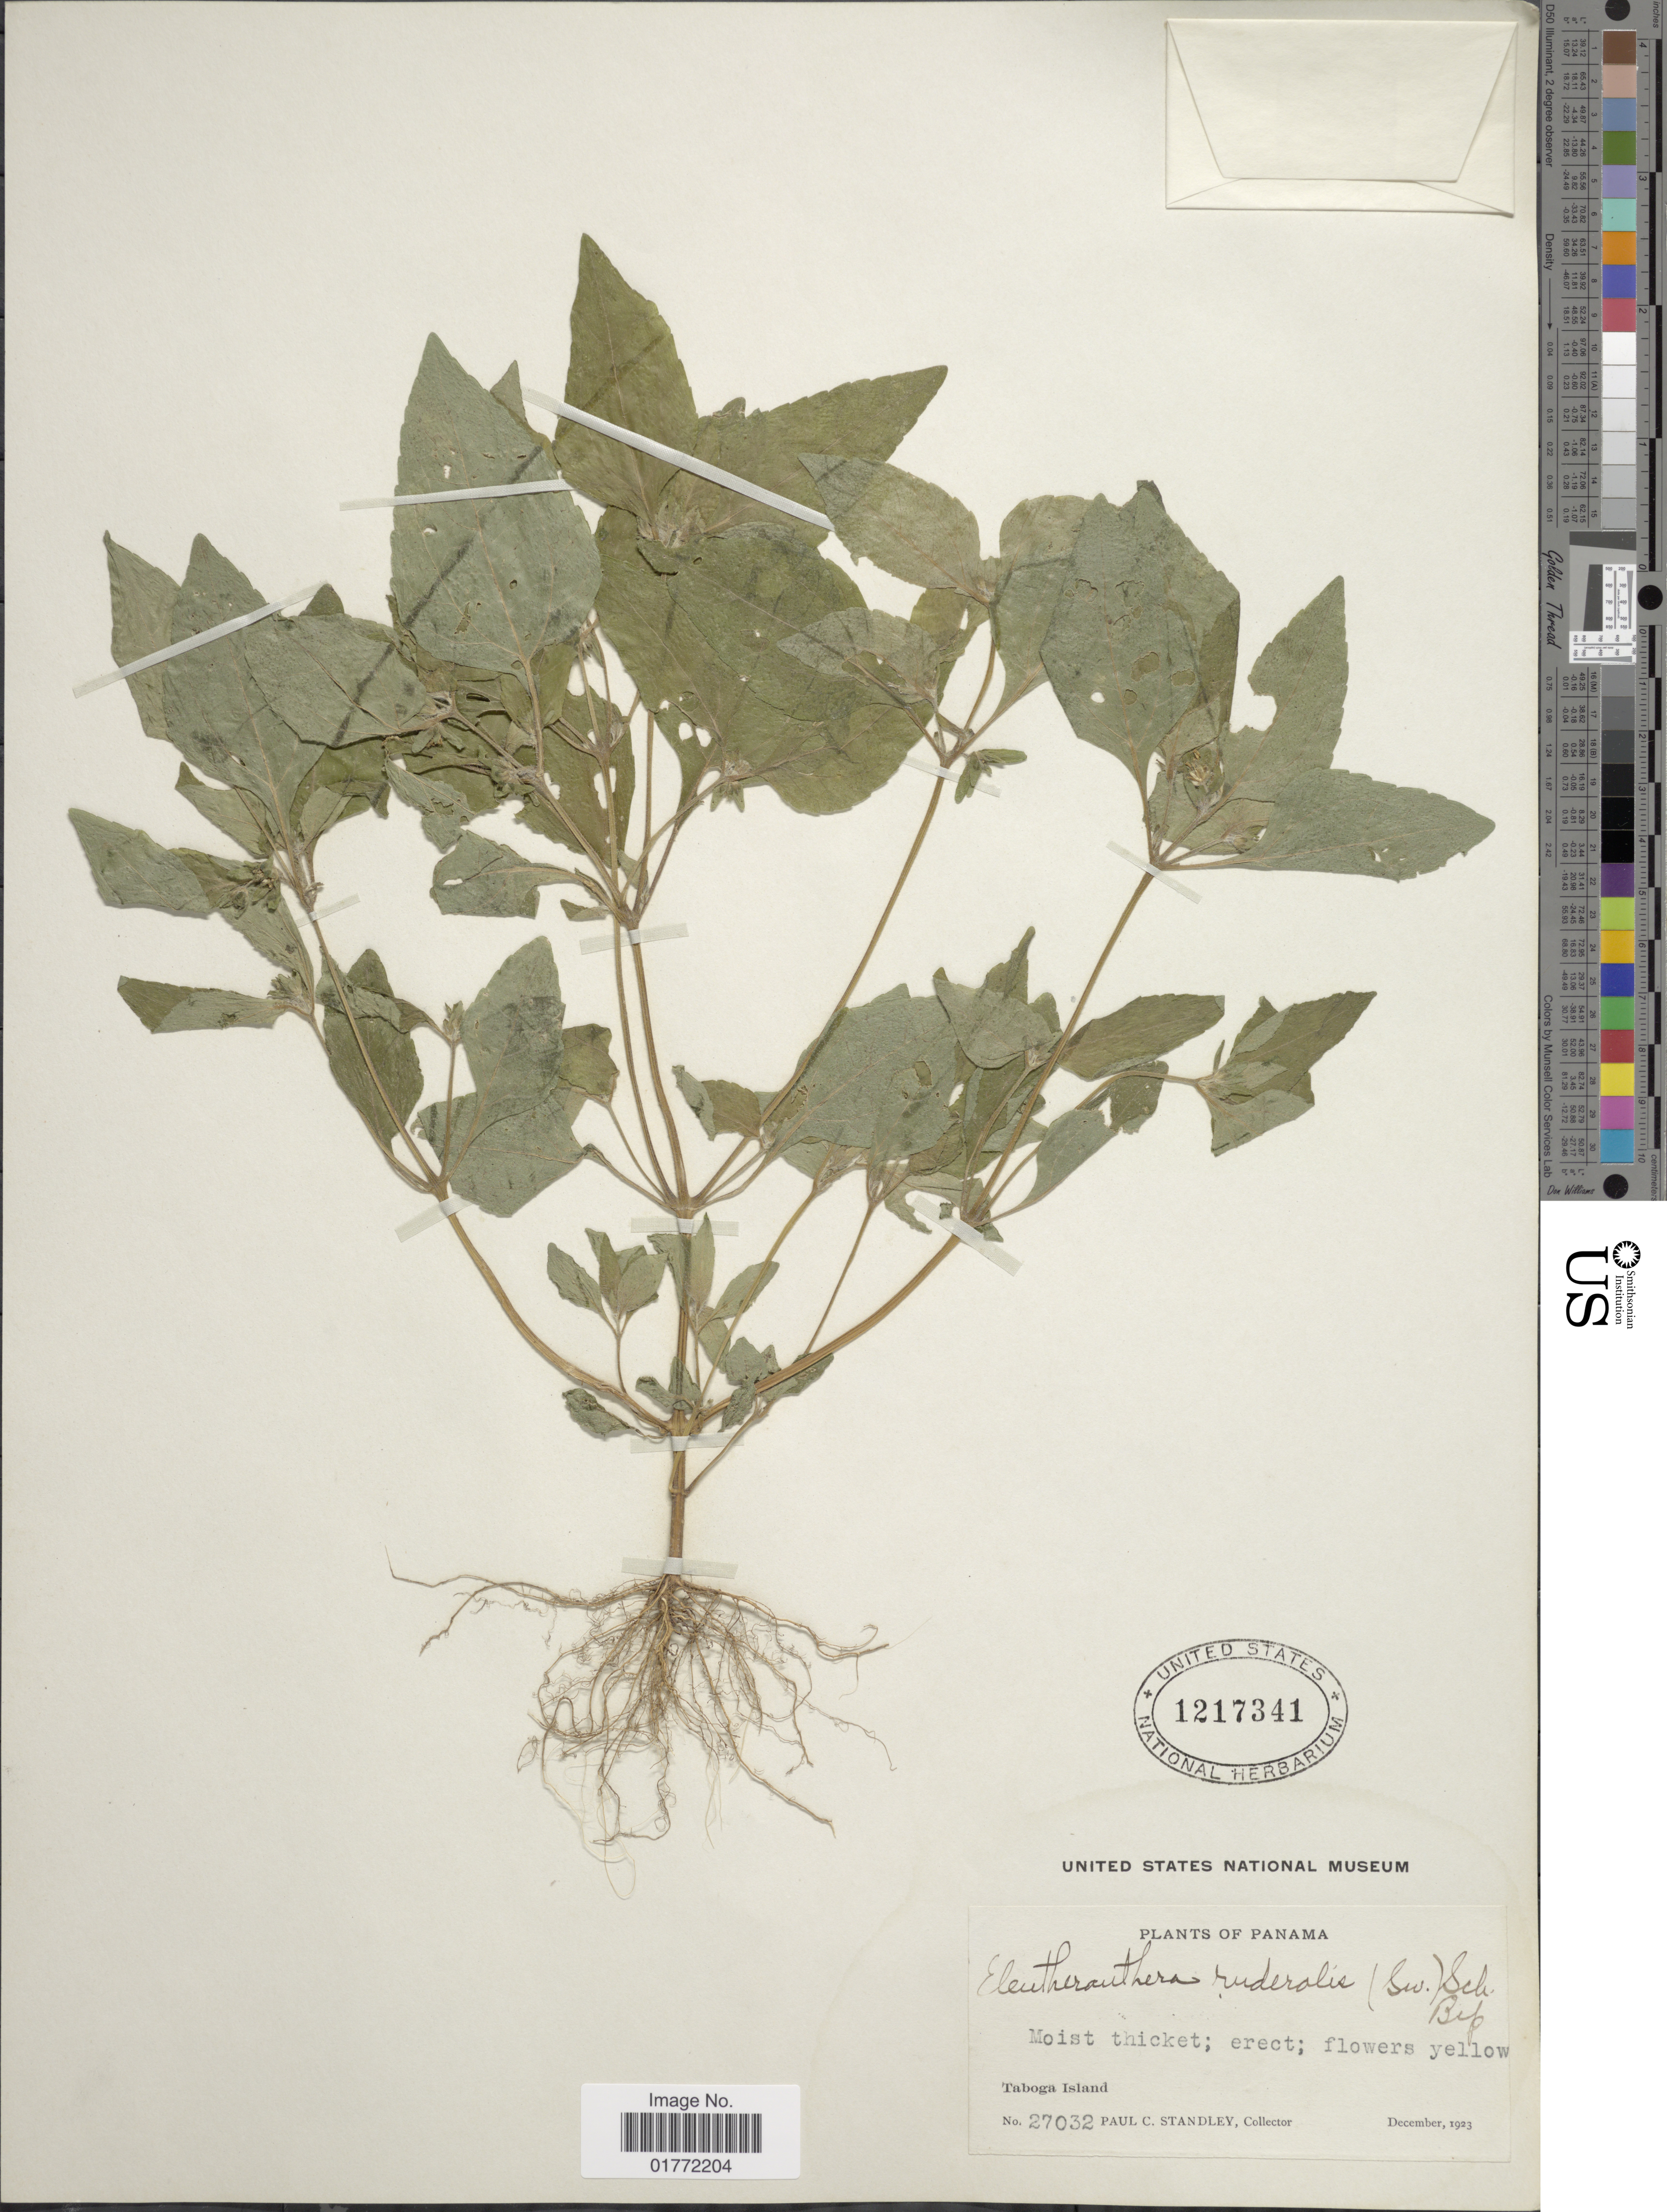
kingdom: Plantae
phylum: Tracheophyta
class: Magnoliopsida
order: Asterales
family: Asteraceae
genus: Eleutheranthera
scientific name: Eleutheranthera ruderalis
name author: (Sw.) Sch. Bip.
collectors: P. C. Standley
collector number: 27032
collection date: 1923-12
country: Panama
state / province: Panamá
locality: Taboga Island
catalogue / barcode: US 1217341